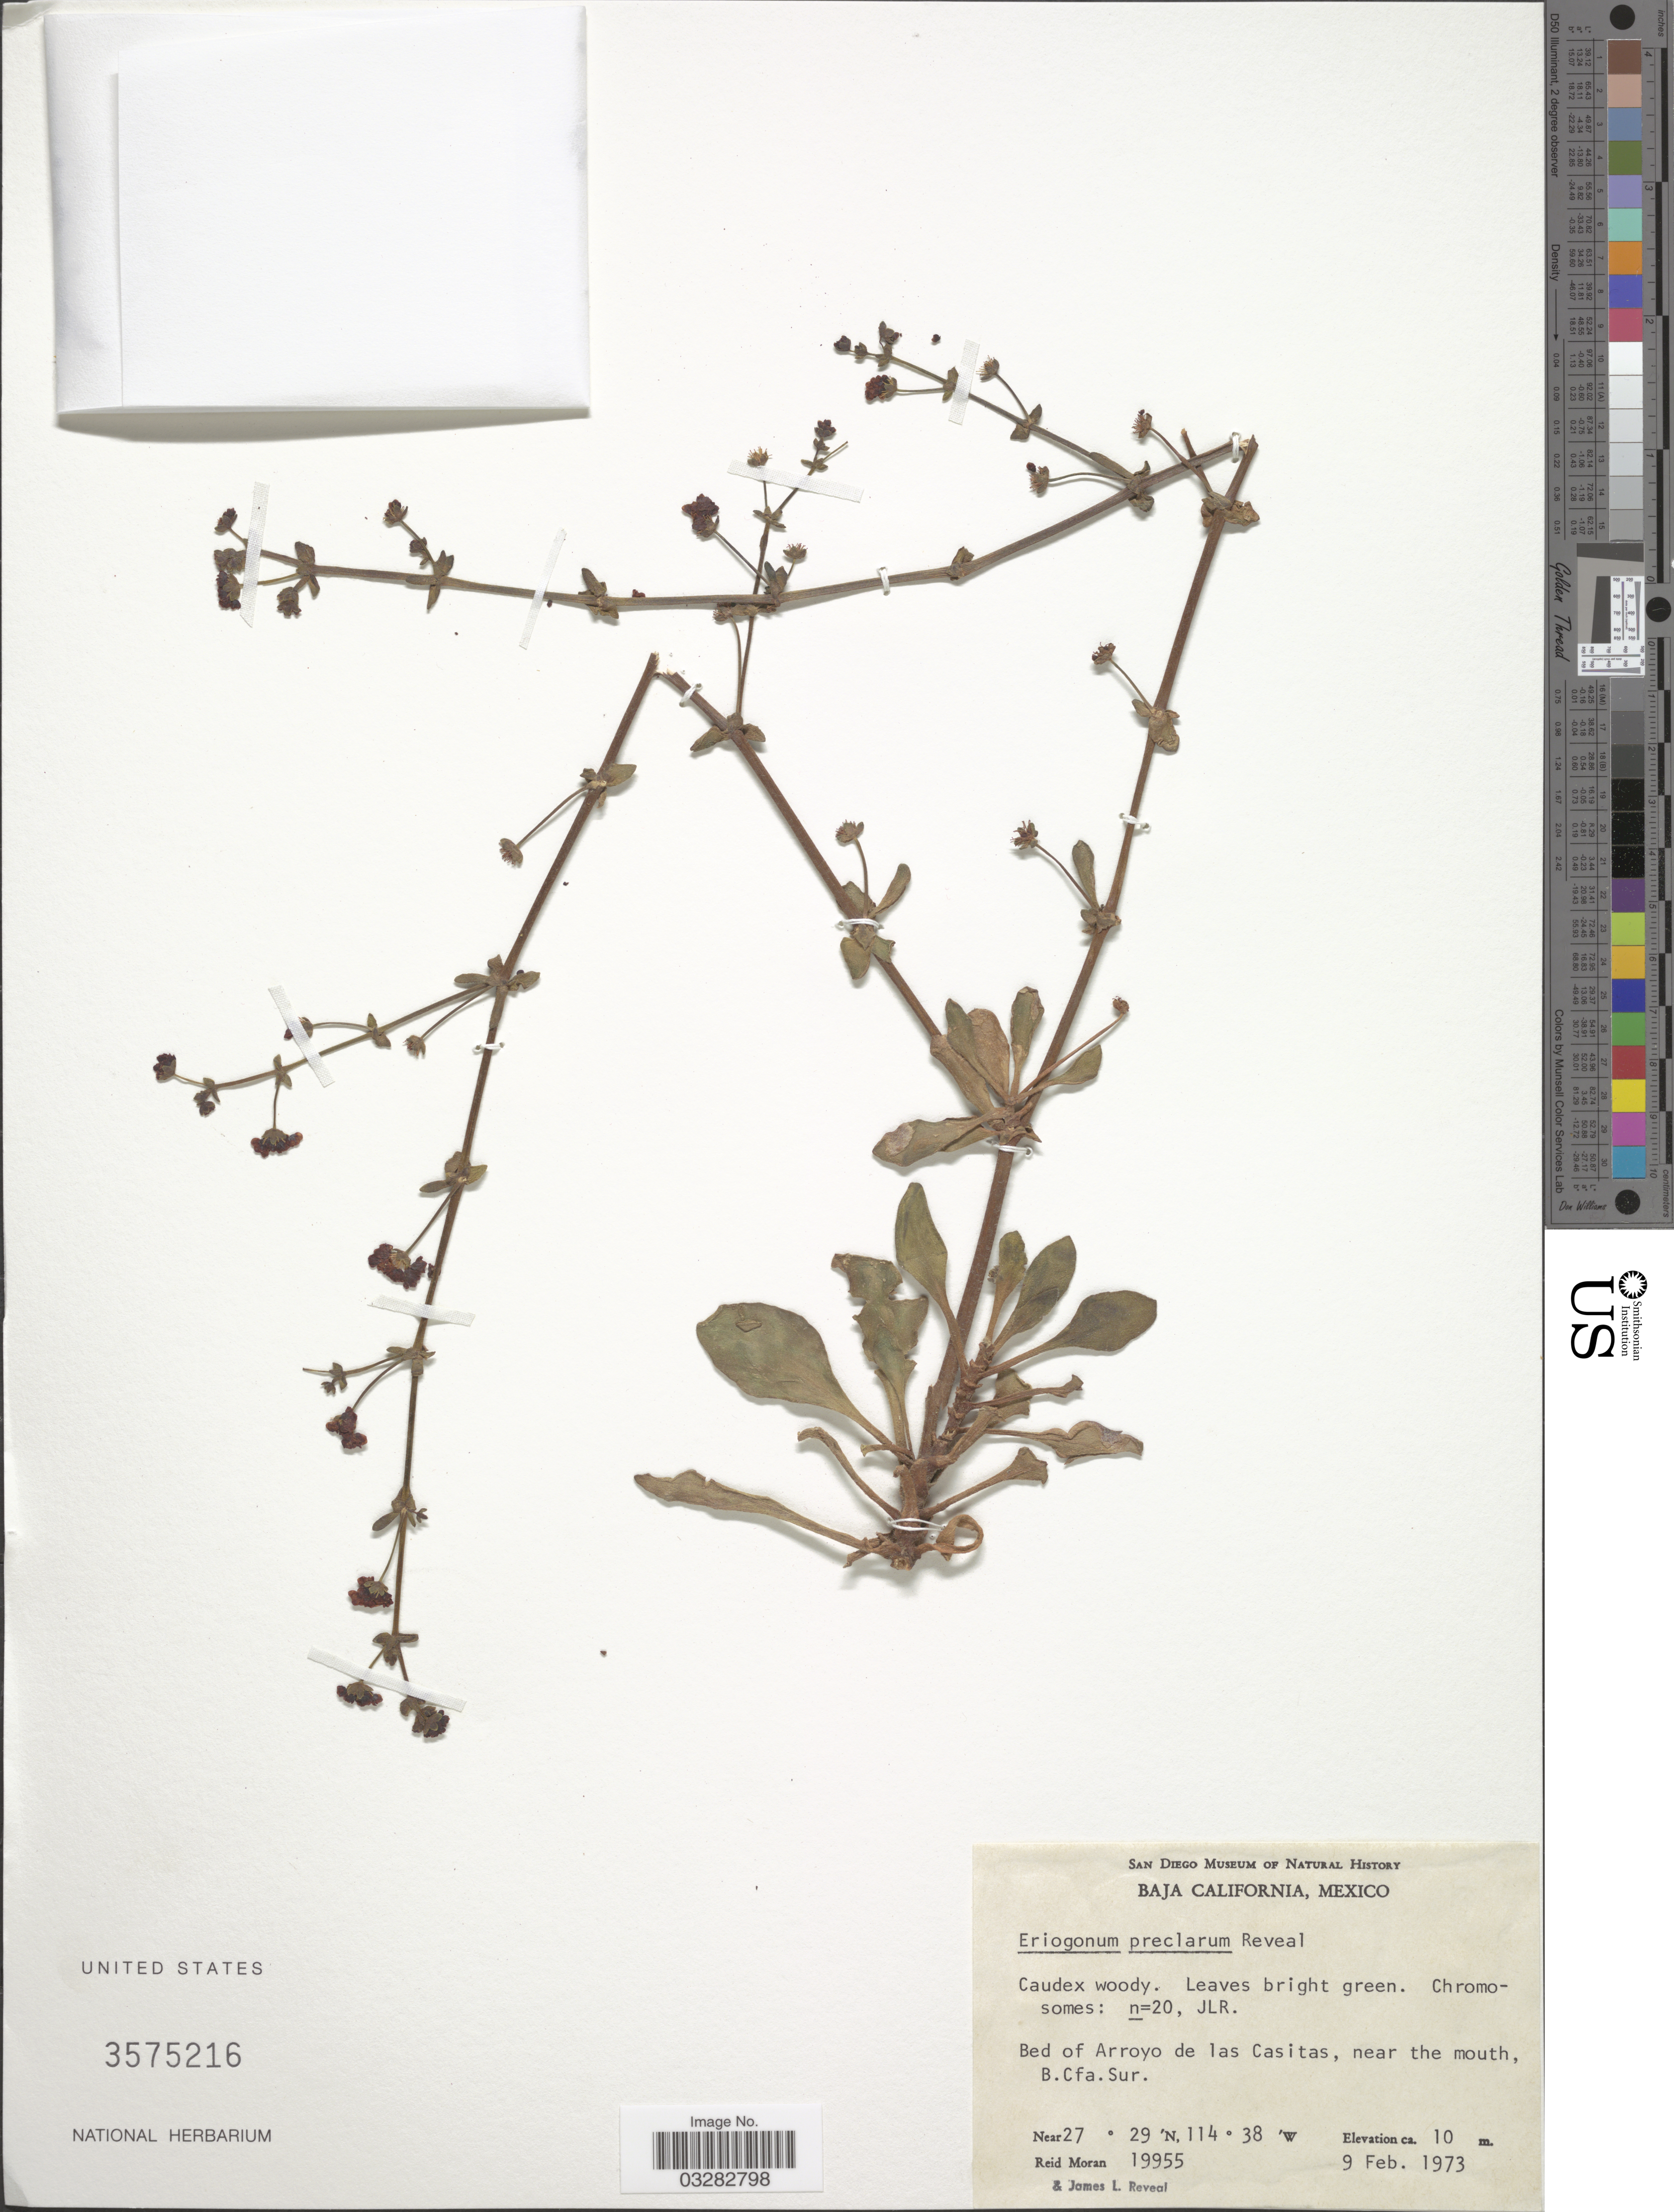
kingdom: Plantae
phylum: Tracheophyta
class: Magnoliopsida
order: Caryophyllales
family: Polygonaceae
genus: Eriogonum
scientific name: Eriogonum preclarum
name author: Reveal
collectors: R. V. Moran & J. L. Reveal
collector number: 19955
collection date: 1973-02-09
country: Mexico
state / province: Baja California Sur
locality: Bed of Arroyo de las Casitas, near the mouth.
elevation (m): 10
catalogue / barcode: US 3575216